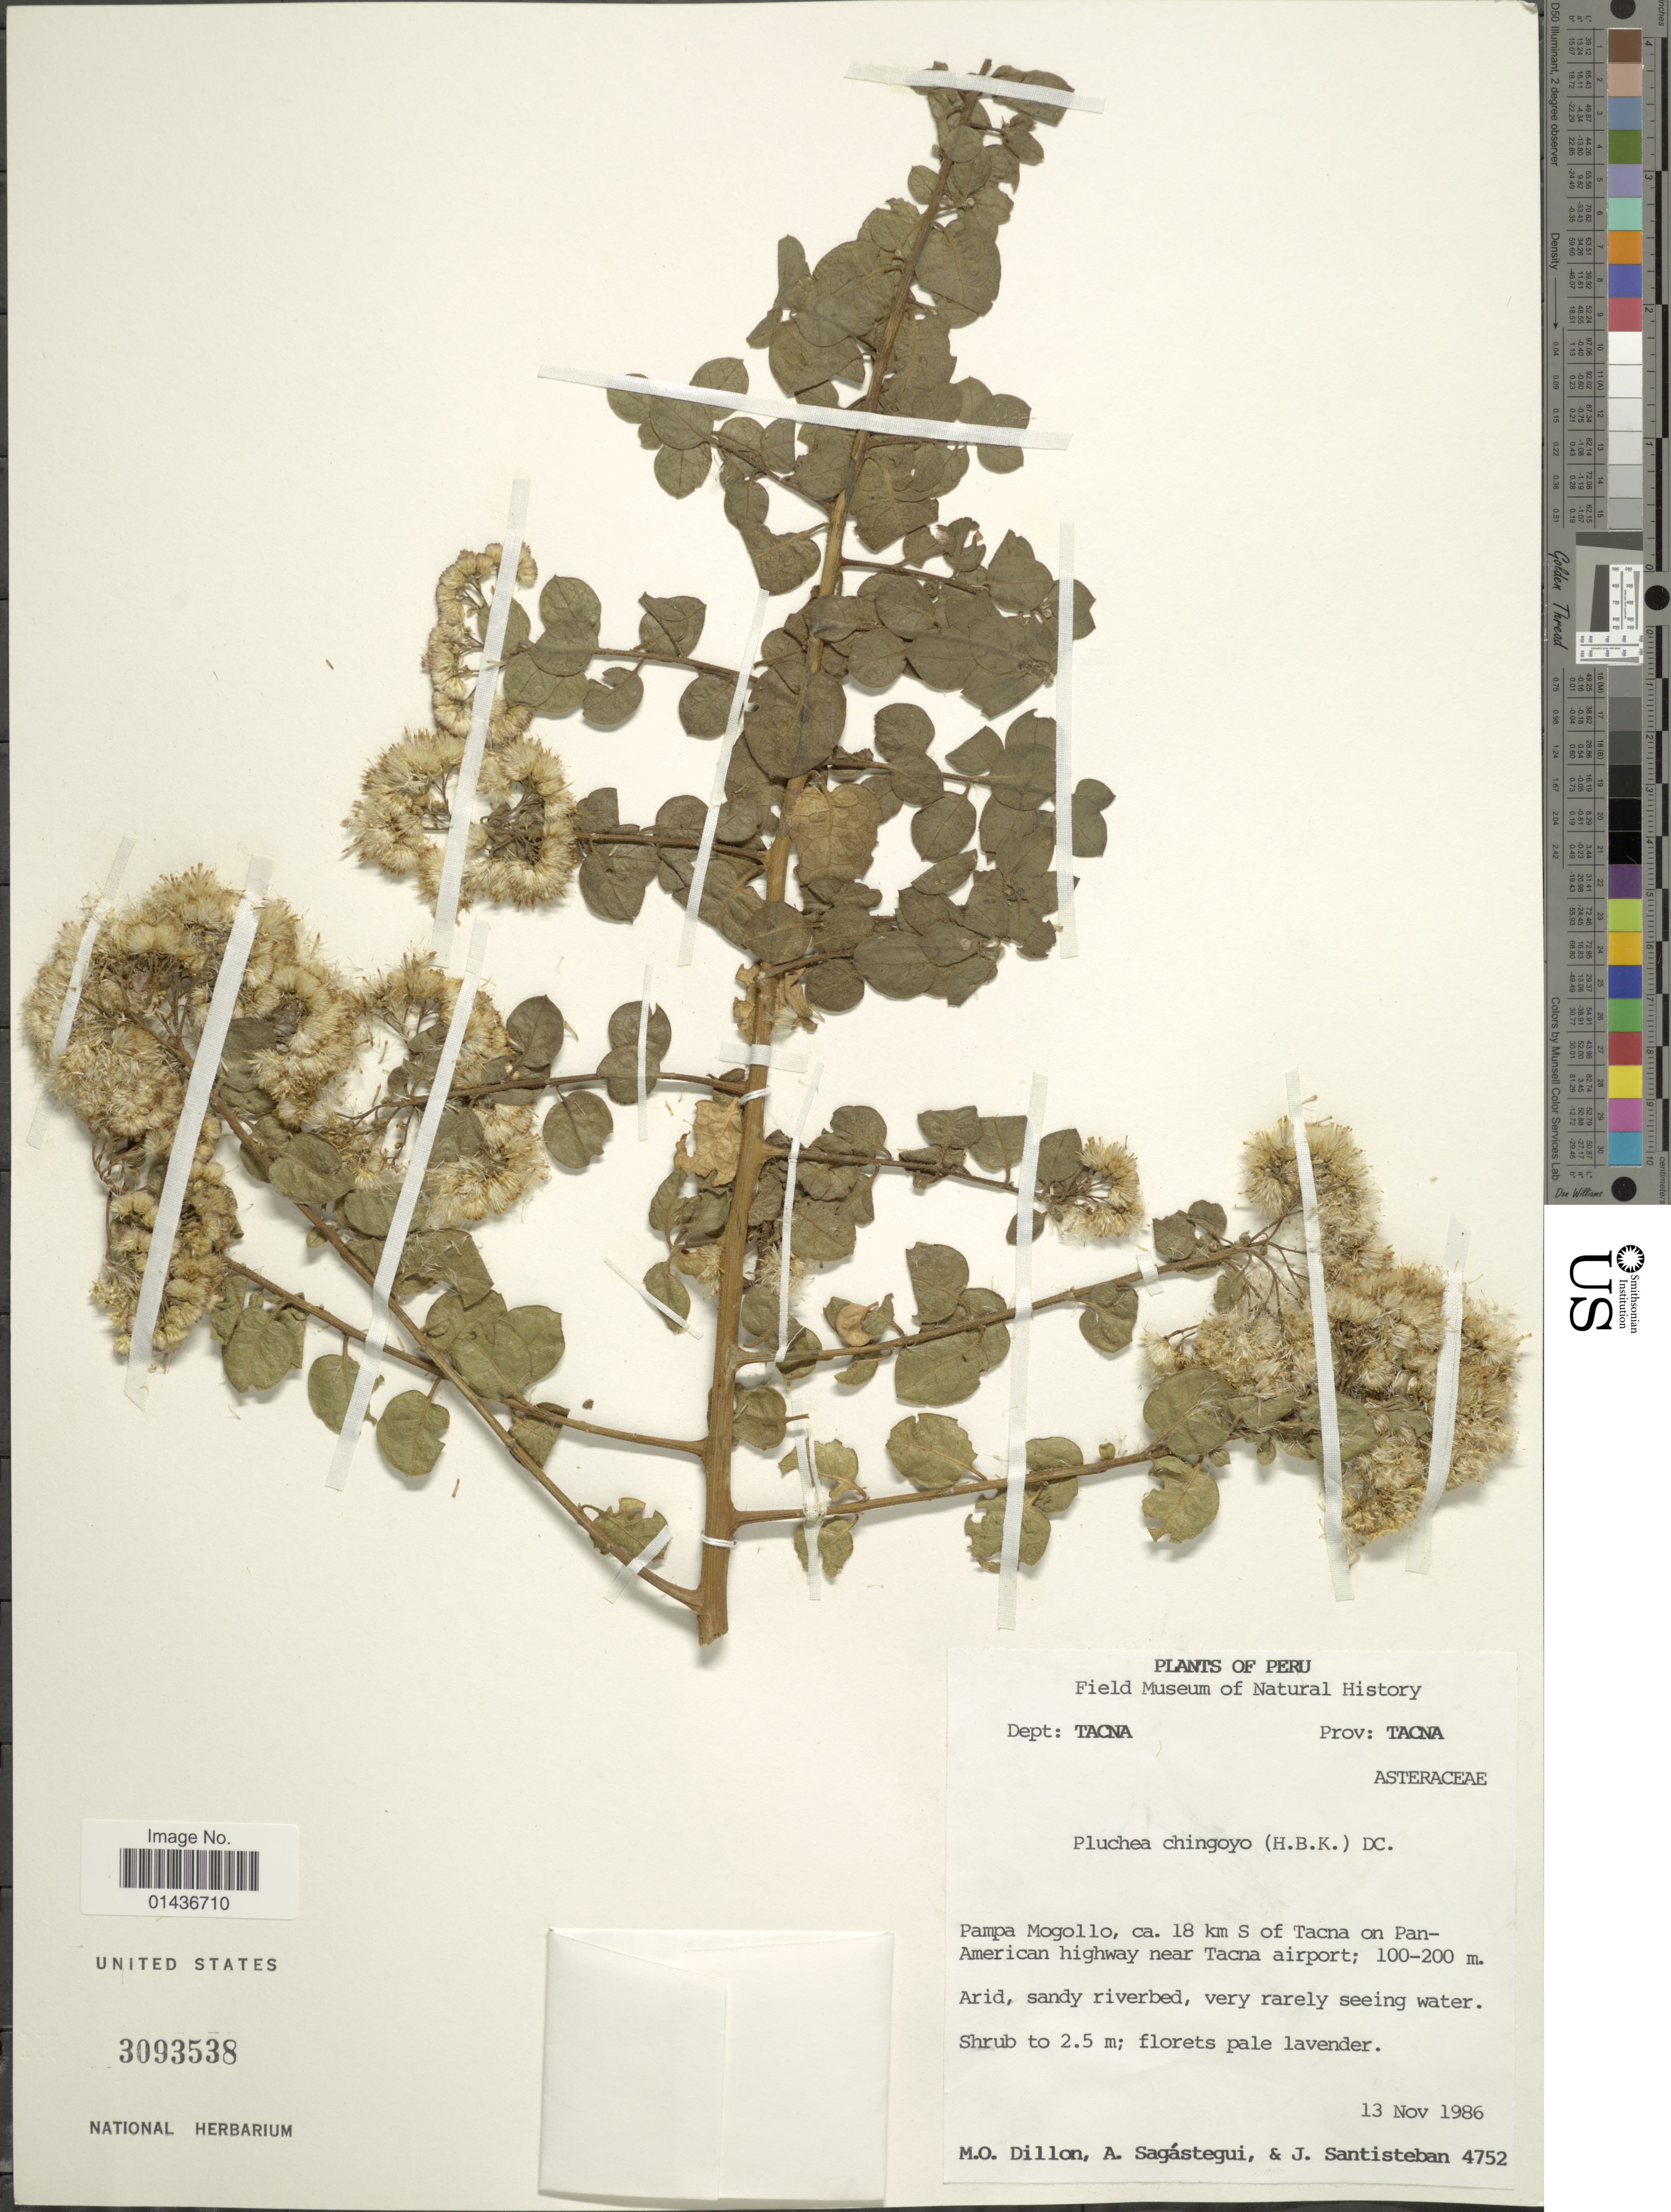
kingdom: Plantae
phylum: Tracheophyta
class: Magnoliopsida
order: Asterales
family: Asteraceae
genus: Pluchea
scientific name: Pluchea chingoyo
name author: DC.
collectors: M. O. Dillon, A. Sagástequi & J. Santisteban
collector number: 4752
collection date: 1986-11-13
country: Peru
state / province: Tacna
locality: Dept. Tacna, Prov. Tacna, Pampa Mogollo, 18 km S of Tacna on Pan-American Highway near Tacna airport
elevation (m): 100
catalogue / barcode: US 3093538